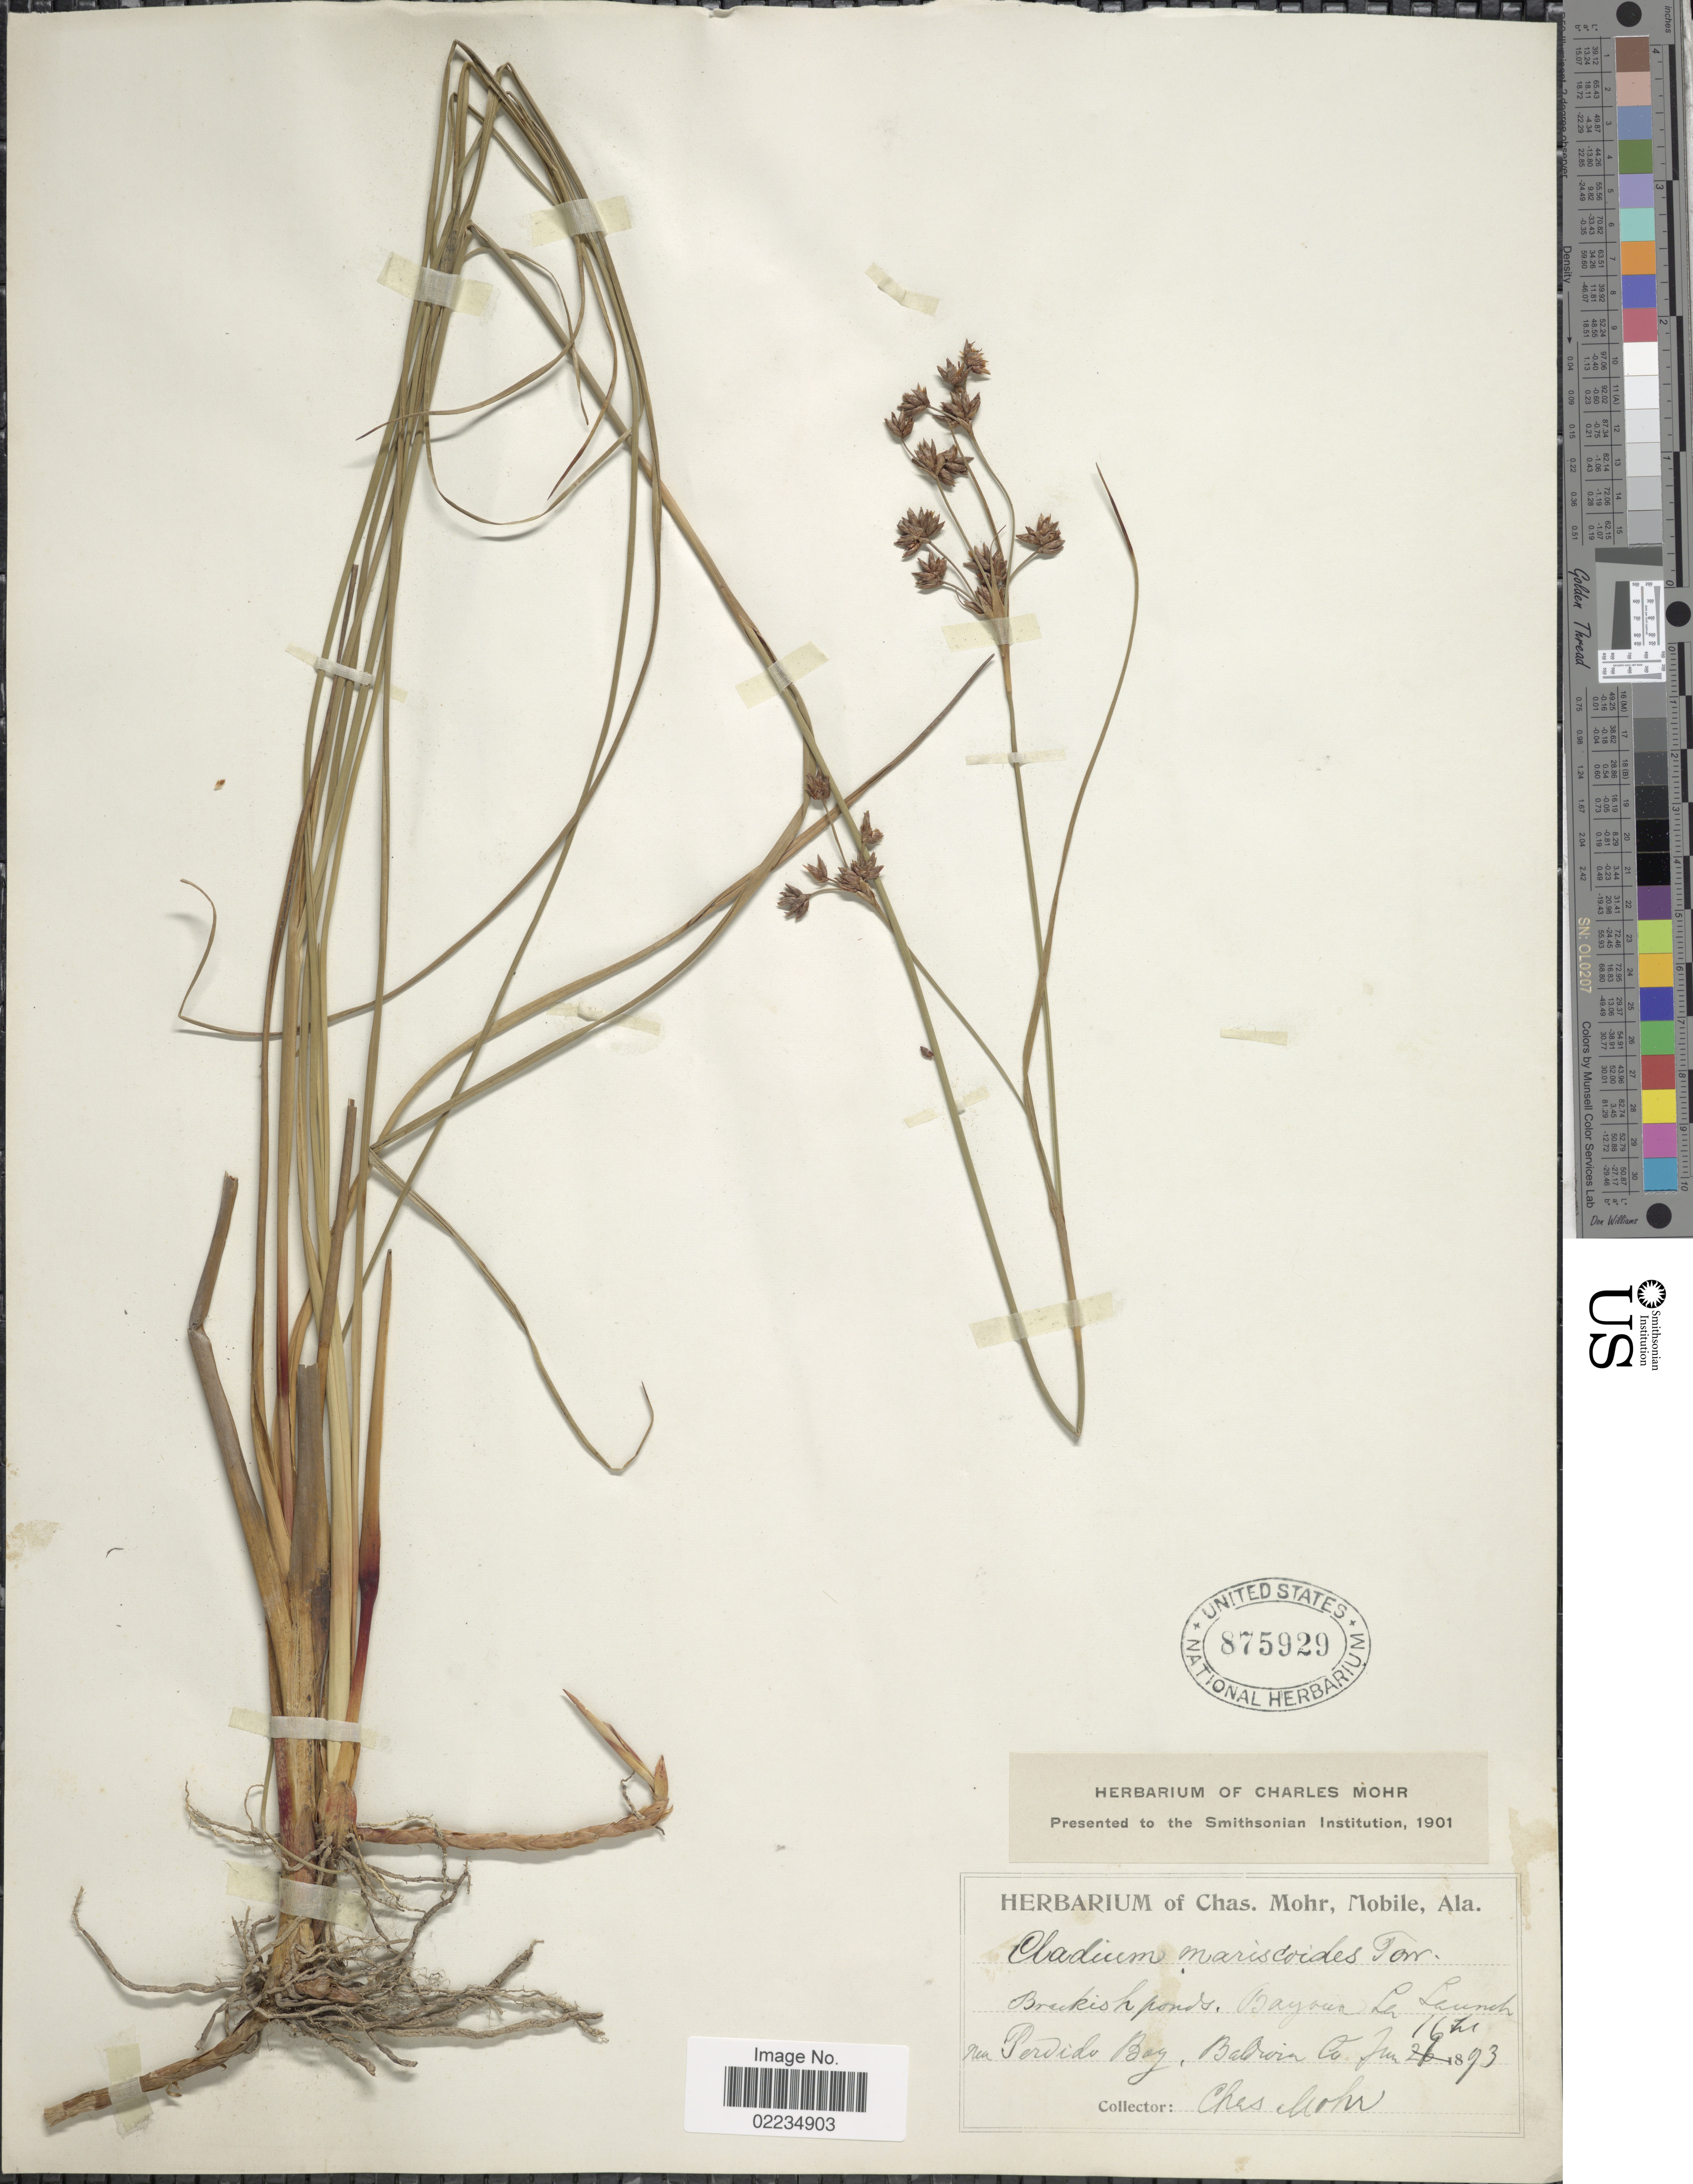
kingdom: Plantae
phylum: Tracheophyta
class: Liliopsida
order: Poales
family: Cyperaceae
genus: Cladium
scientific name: Cladium mariscoides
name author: (Muhl.) Torr.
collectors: Mohr, C. T. (herbarium)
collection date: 1893-06-16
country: United States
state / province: Alabama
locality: Perdido Bay, Baldwin Co. Bayou Lal Launch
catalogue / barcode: US 875929